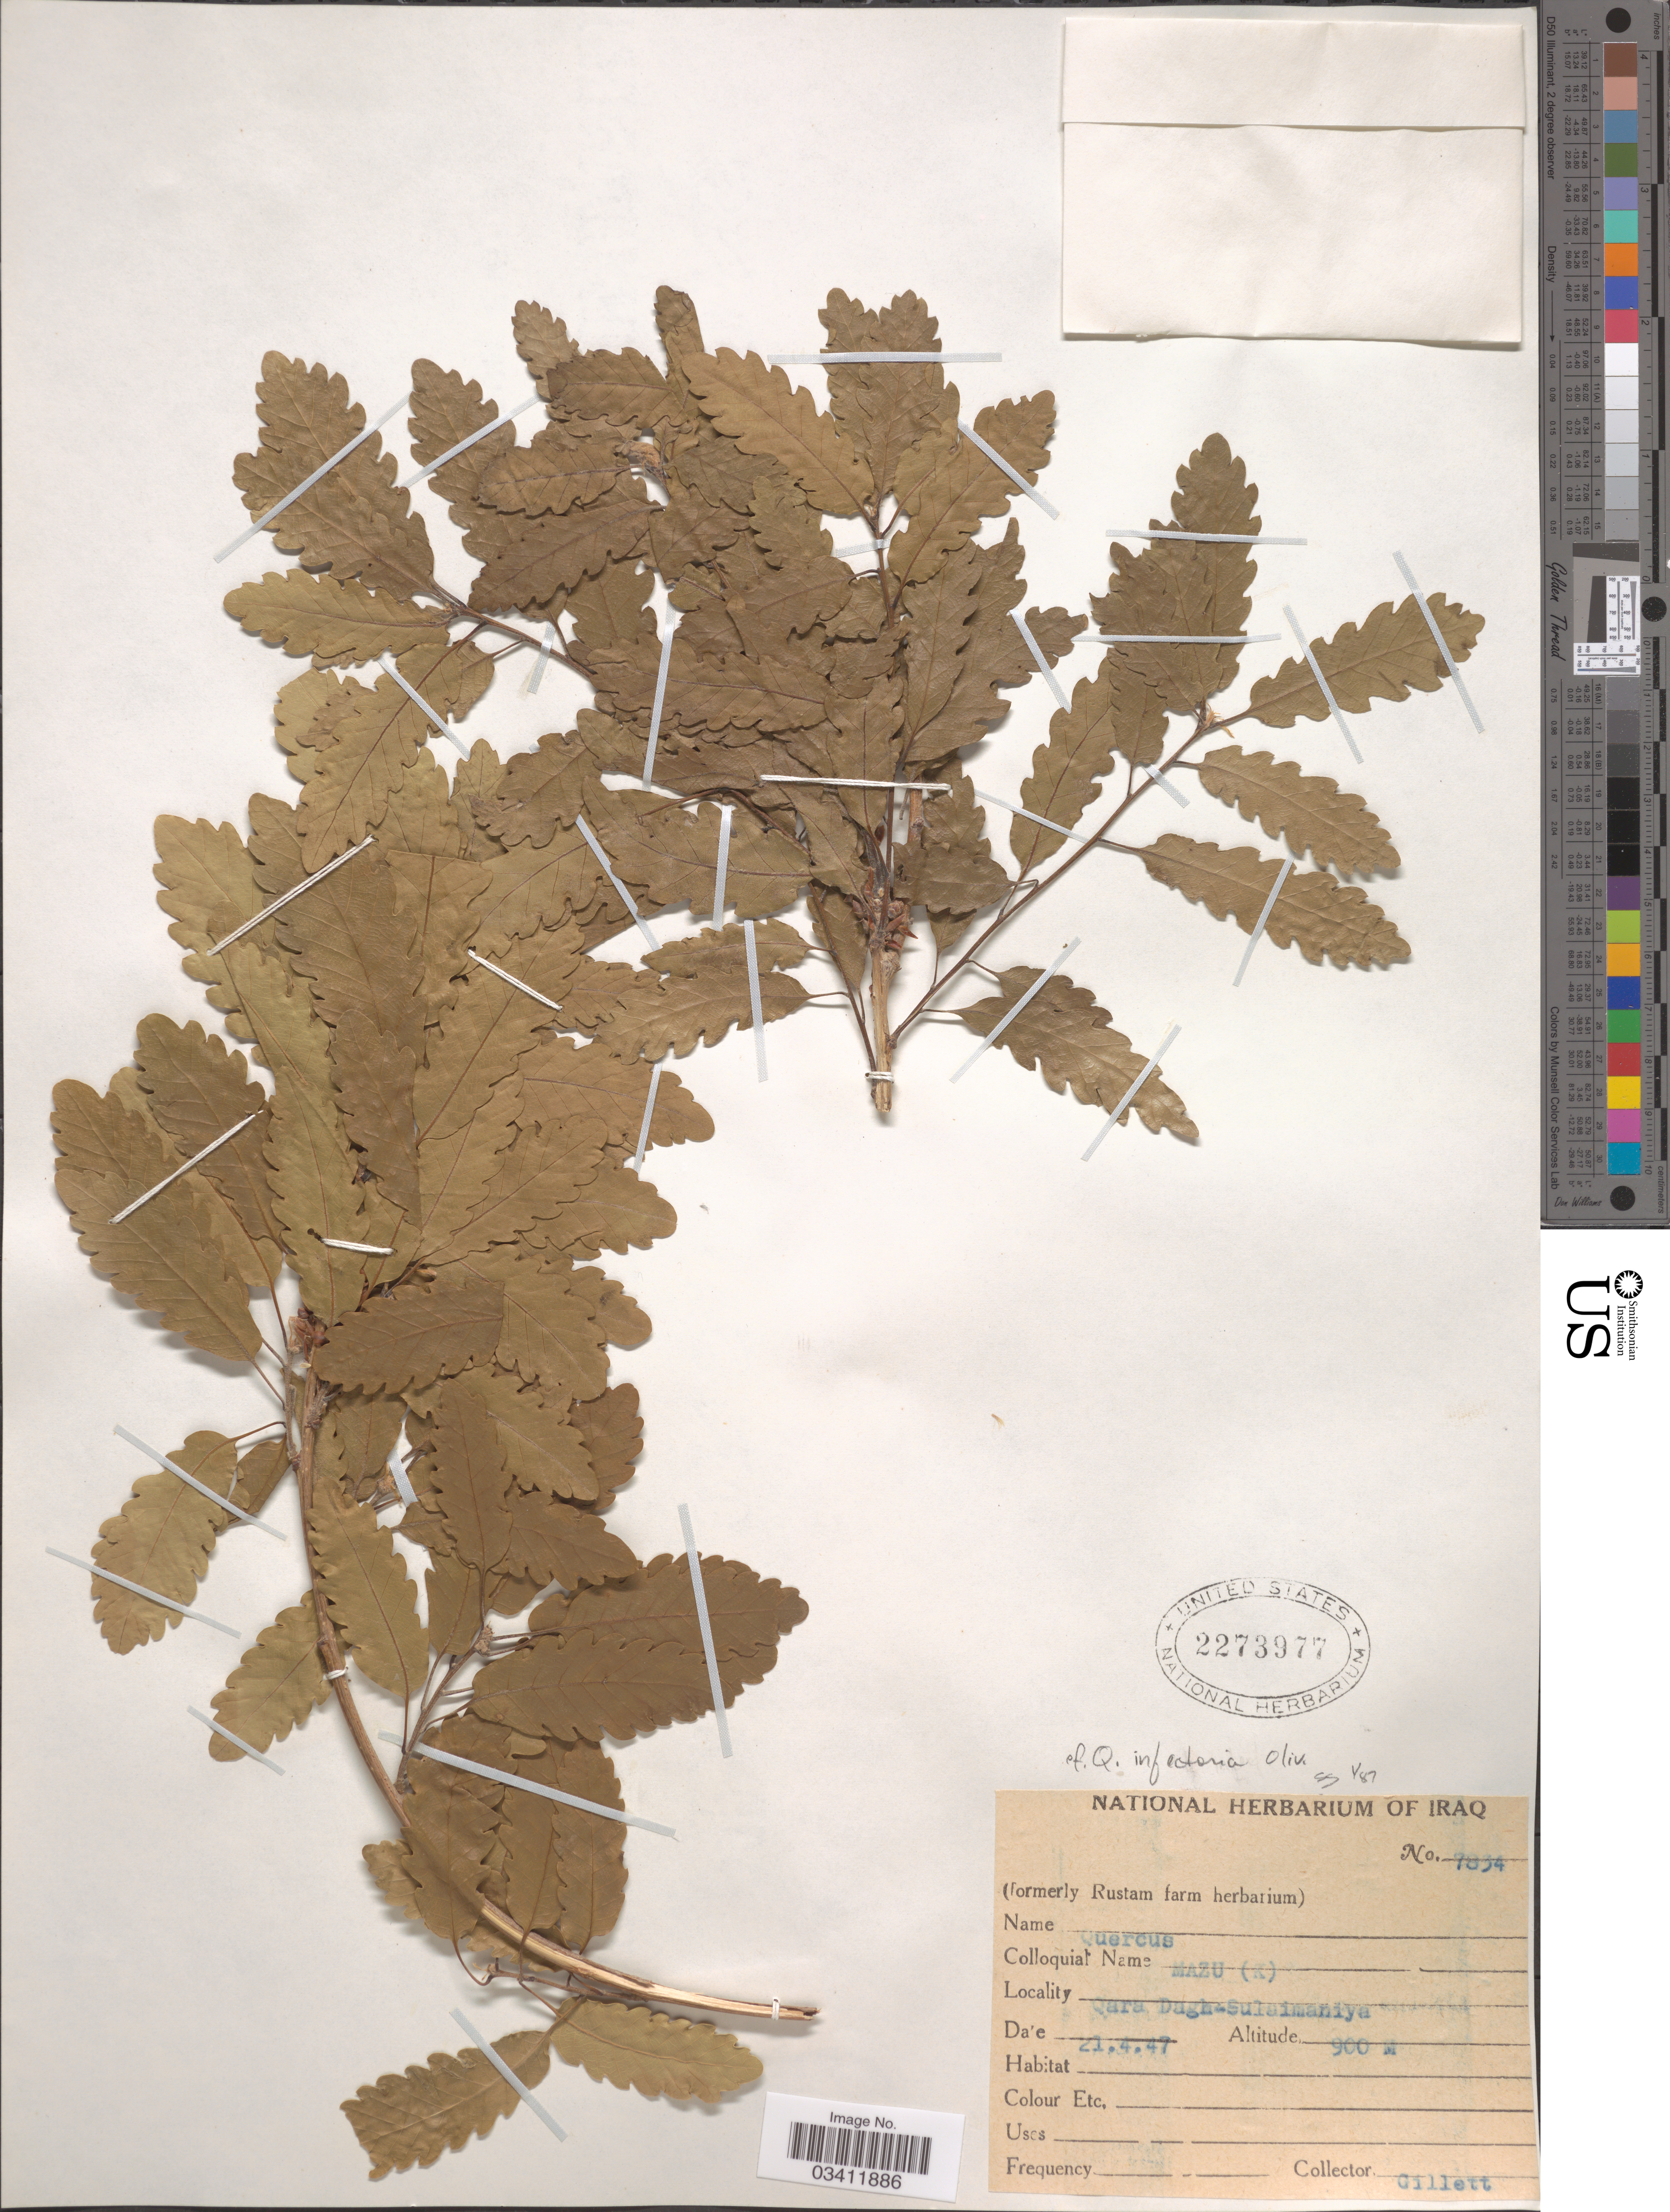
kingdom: Plantae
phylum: Tracheophyta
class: Magnoliopsida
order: Fagales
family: Fagaceae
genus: Quercus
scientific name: Quercus infectoria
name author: Olivier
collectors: Gillett, --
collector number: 7834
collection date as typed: Transcribed d/m/y: 21/4/47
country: Iraq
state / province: As Sulaymānīyah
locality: Qara Dagh-Sulaimaniya.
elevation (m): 900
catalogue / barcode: US 2273977